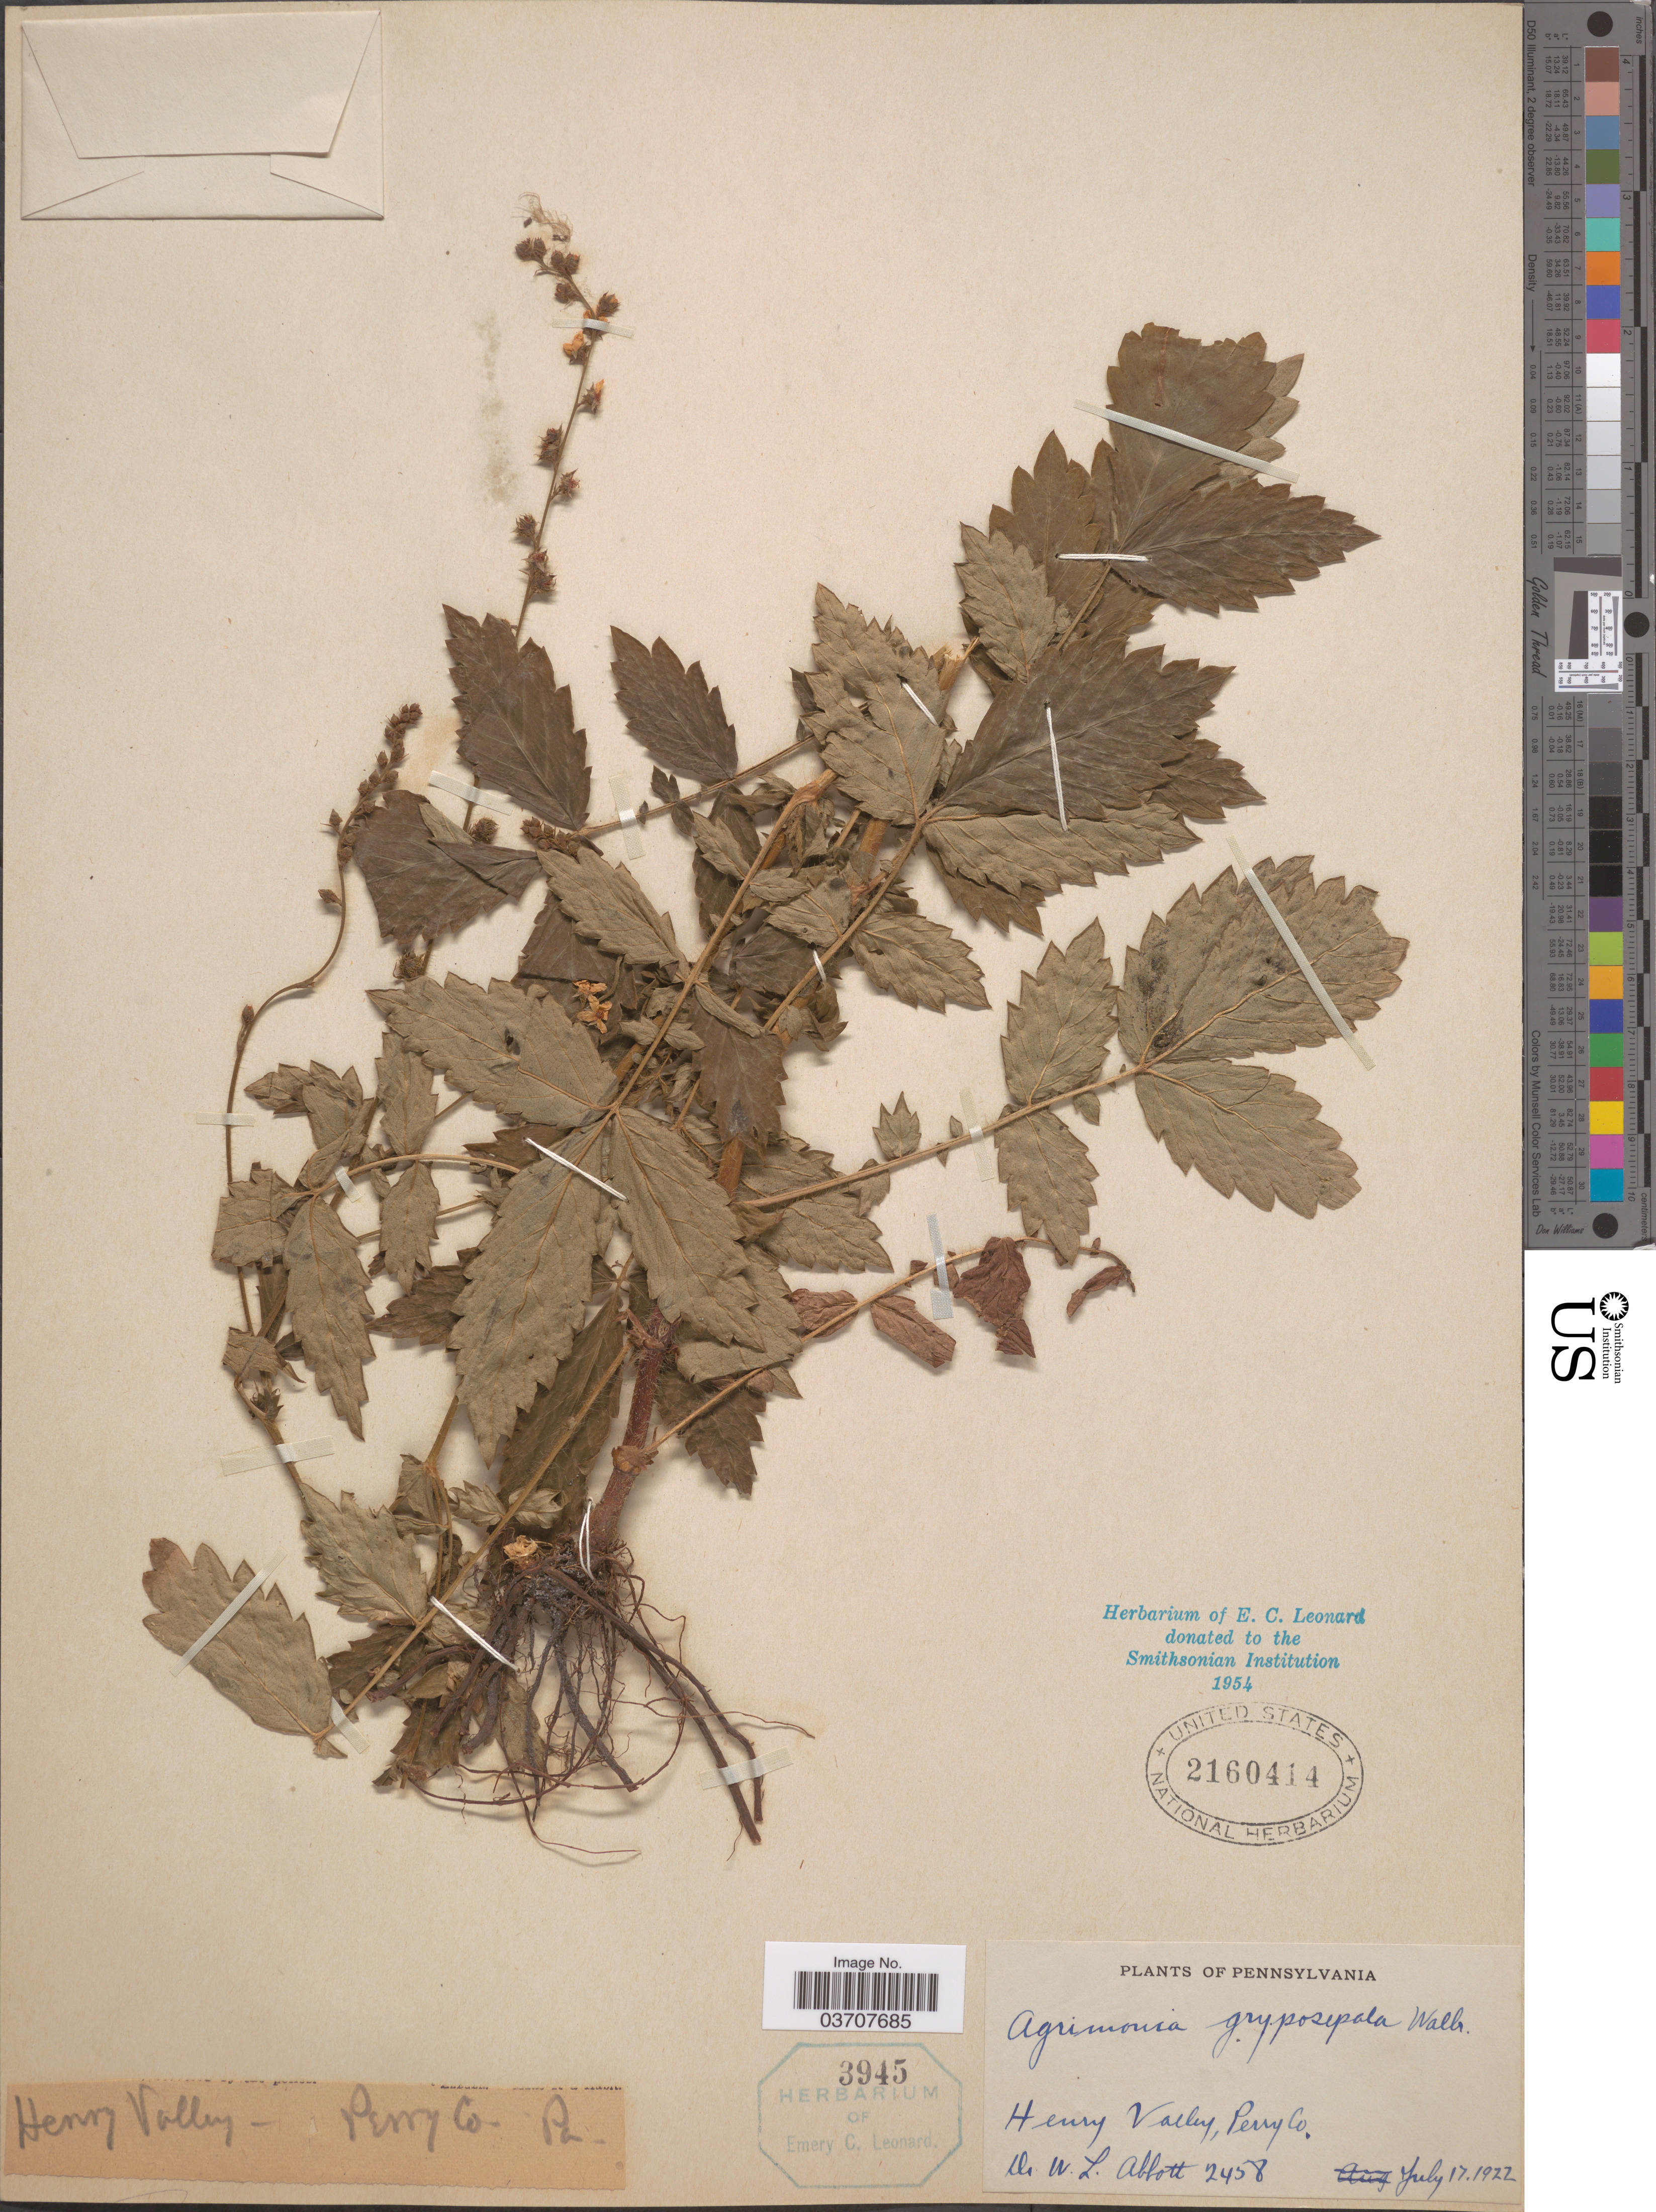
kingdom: Plantae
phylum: Tracheophyta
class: Magnoliopsida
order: Rosales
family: Rosaceae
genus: Agrimonia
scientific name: Agrimonia gryposepala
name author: Wallr.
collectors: W. L. Abbott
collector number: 2458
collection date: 1922-07-17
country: United States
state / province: Pennsylvania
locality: Henry Valley, Perry Co.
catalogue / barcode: US 2160414